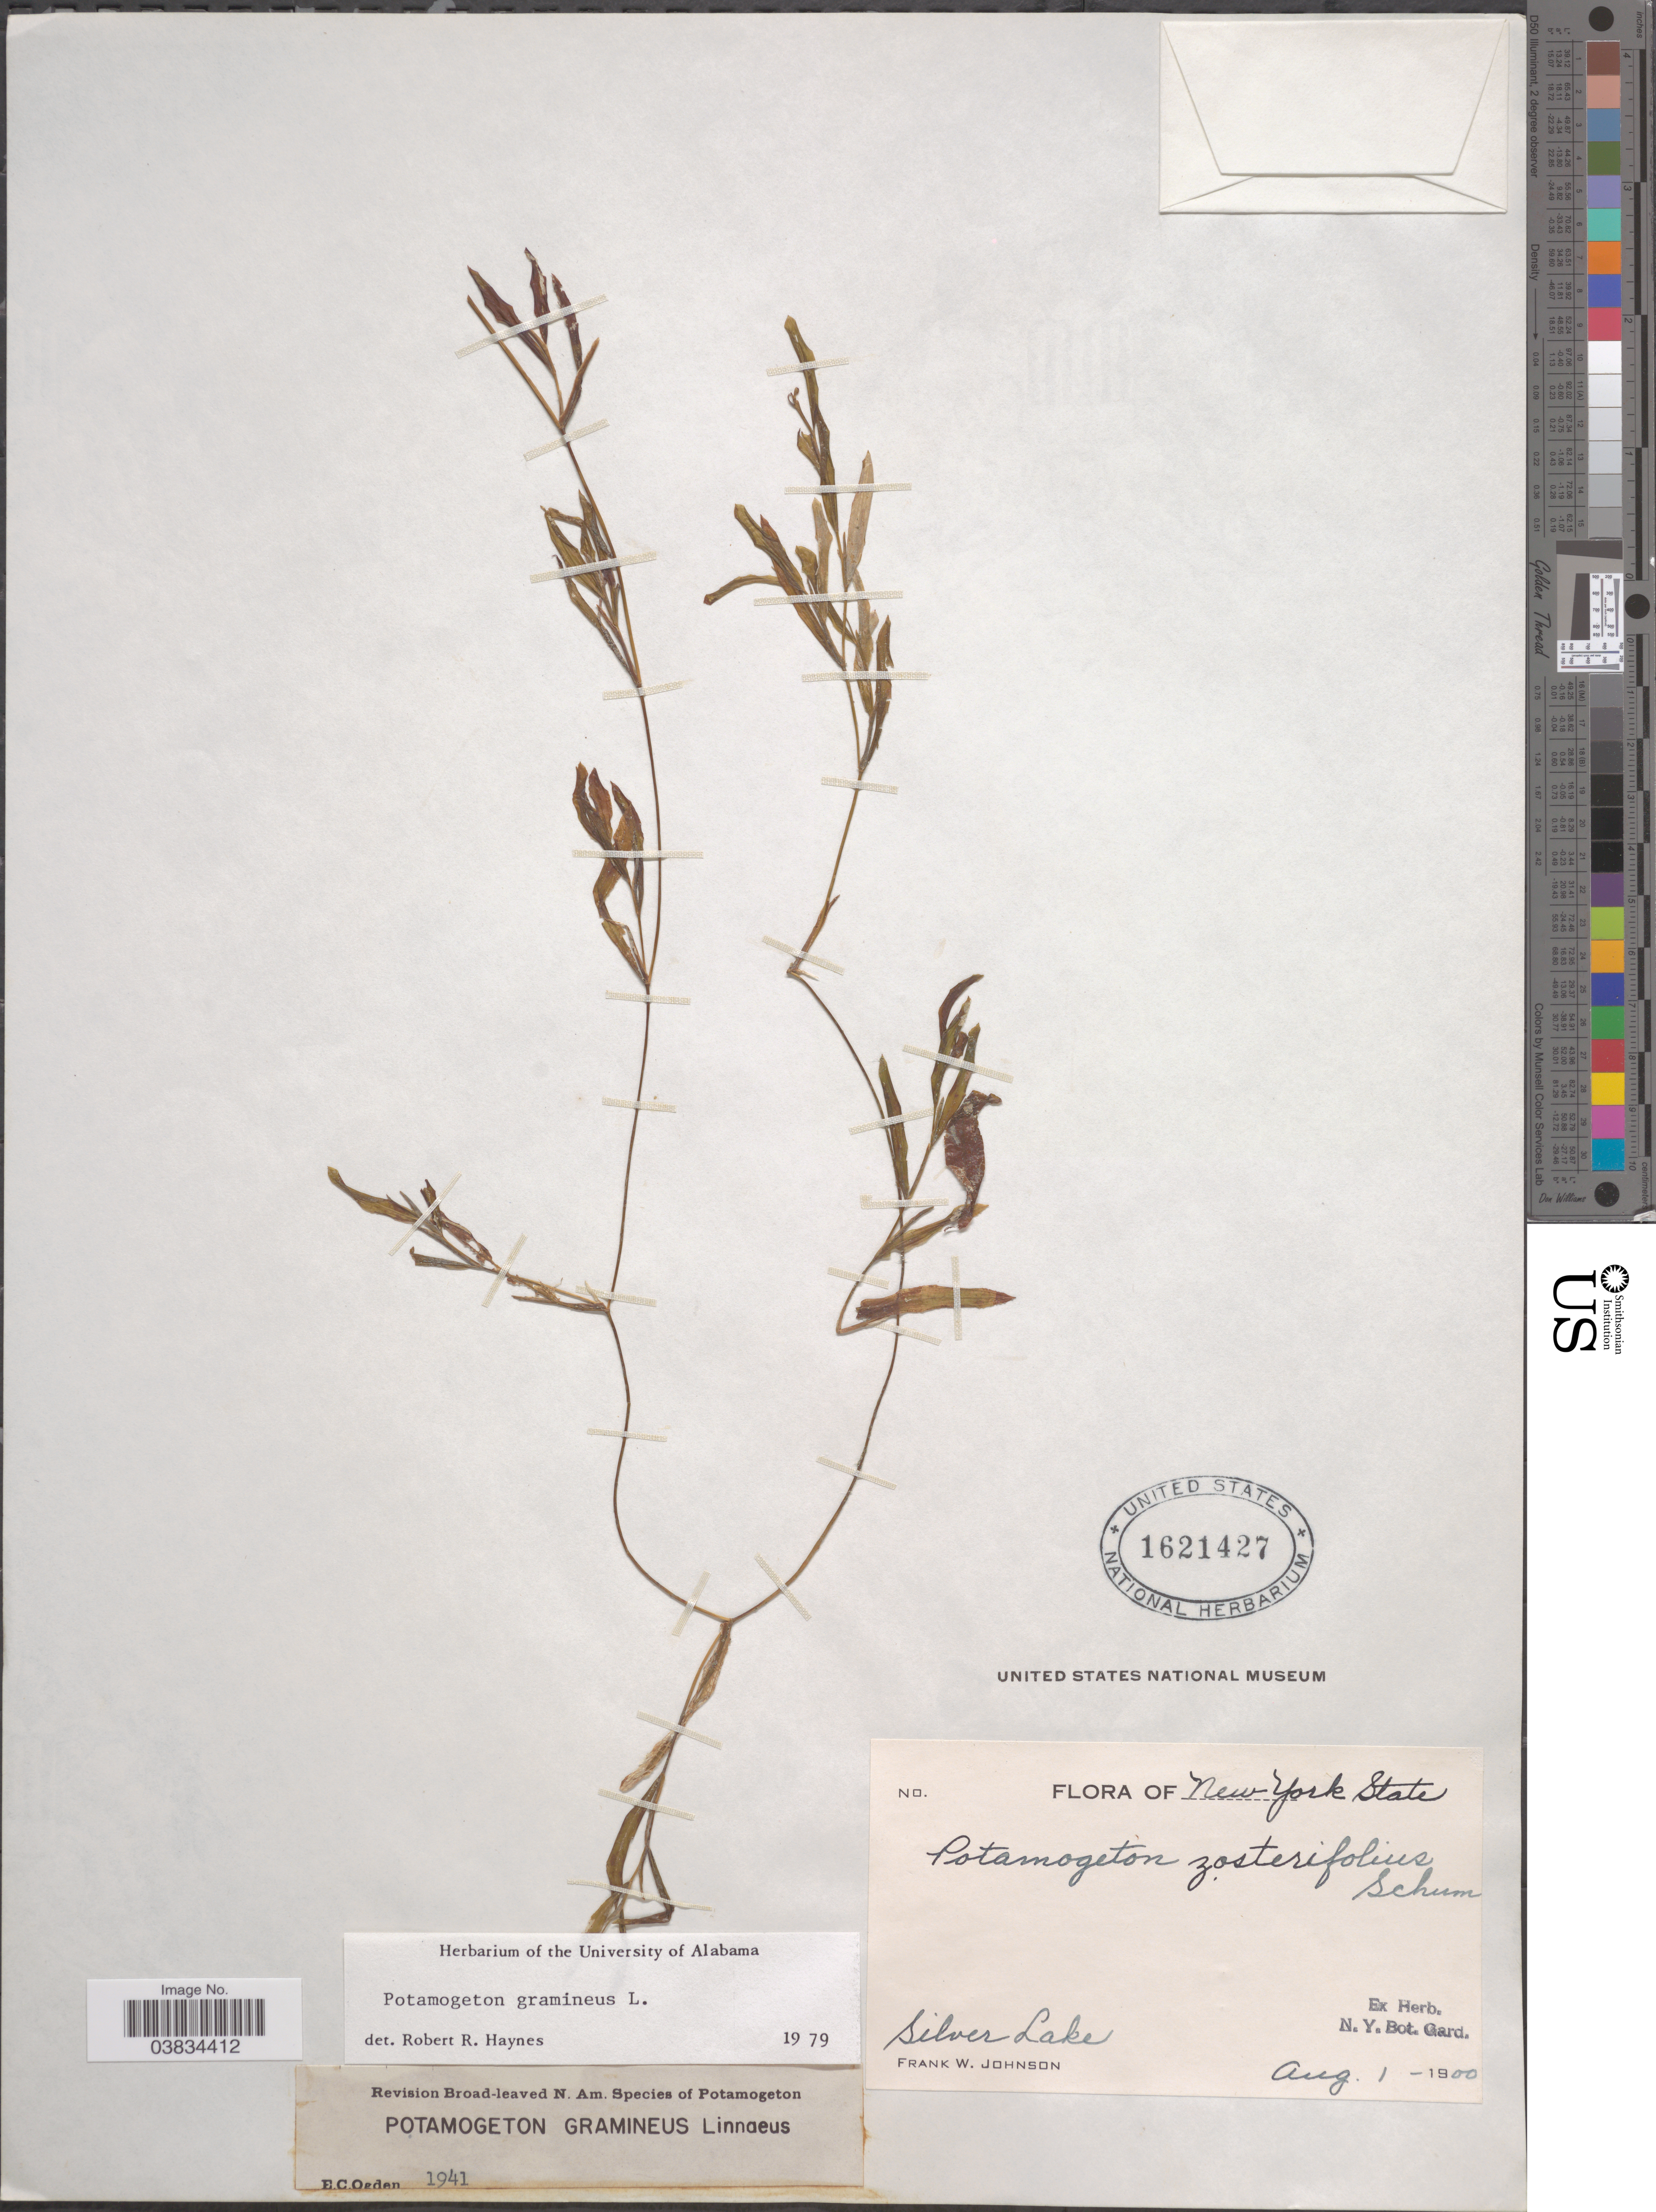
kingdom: Plantae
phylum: Tracheophyta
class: Liliopsida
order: Alismatales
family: Potamogetonaceae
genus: Potamogeton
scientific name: Potamogeton gramineus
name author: L.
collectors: F. W. Johnson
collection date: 1900-08-01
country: United States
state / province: New York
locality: Silver Lake.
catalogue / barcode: US 1621427